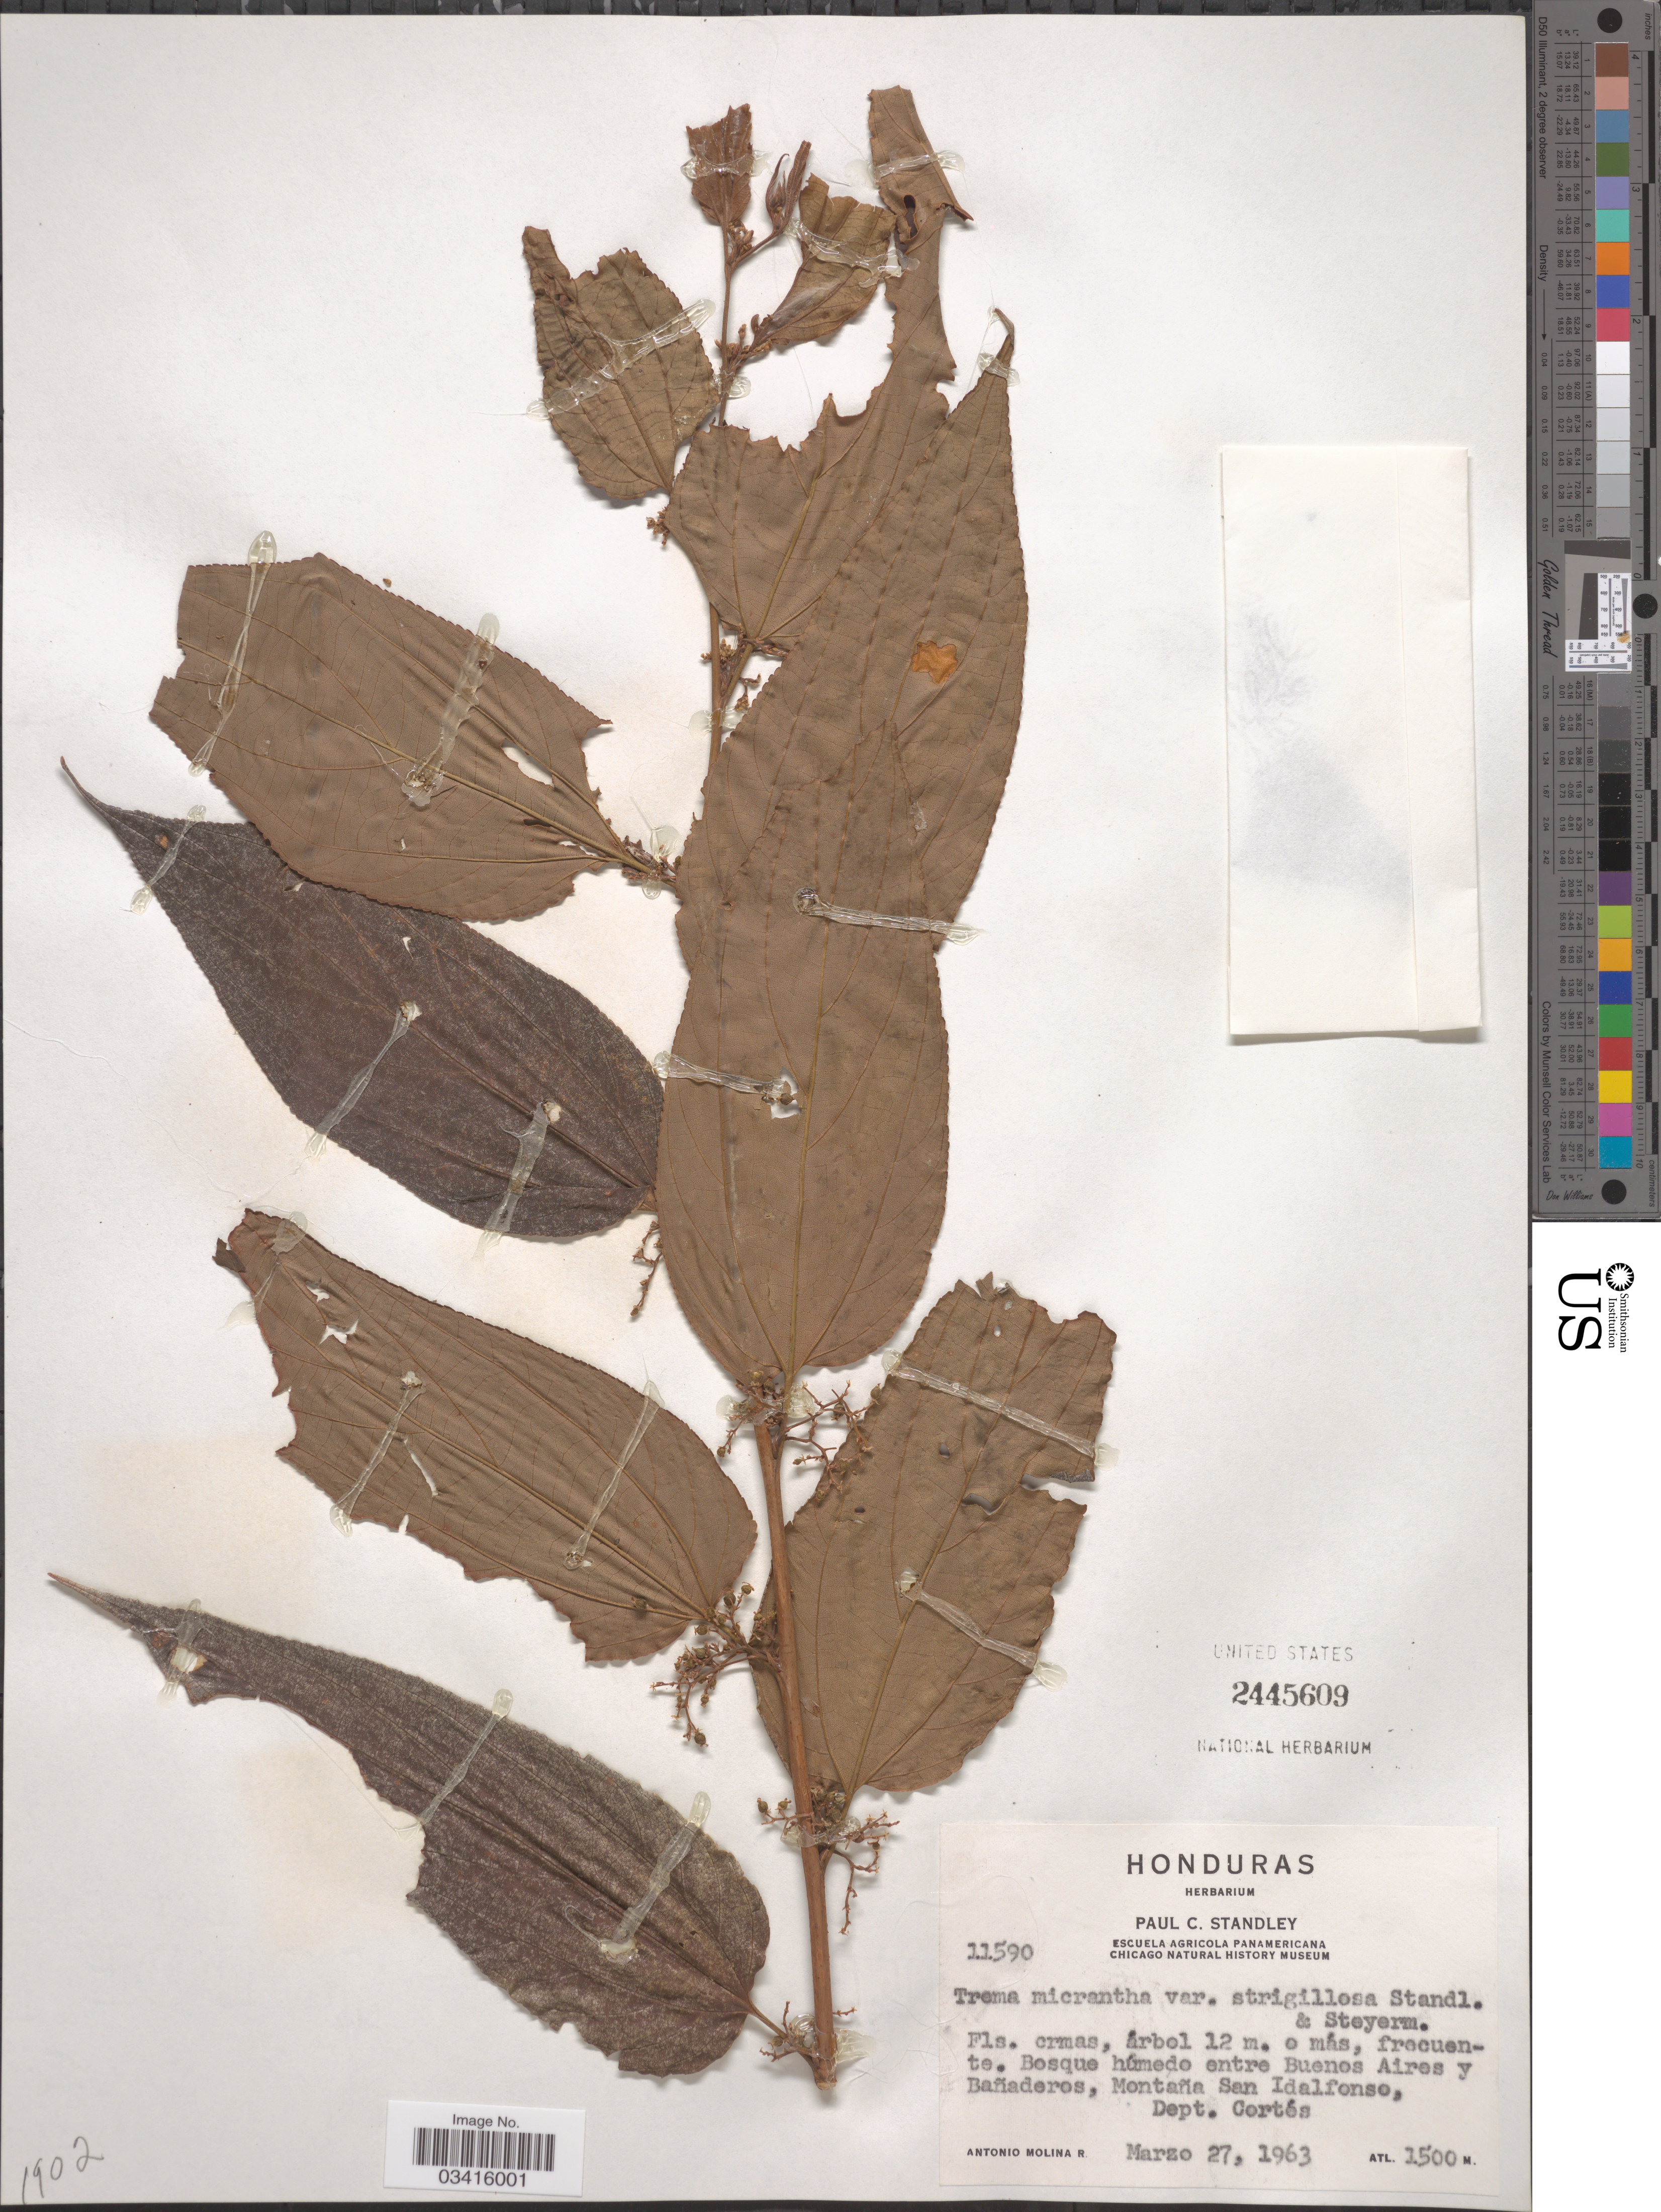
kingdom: Plantae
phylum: Tracheophyta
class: Magnoliopsida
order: Rosales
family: Cannabaceae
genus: Trema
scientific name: Trema micranthum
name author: (L.) Blume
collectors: A. Molina R.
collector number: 11590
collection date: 1963-03-27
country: Honduras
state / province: Cortés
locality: Bosque húmedo entre Buenos Aires y Bañaderos, Montaña San Idalfonso, Dept. Cortés.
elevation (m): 1500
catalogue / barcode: US 2445609